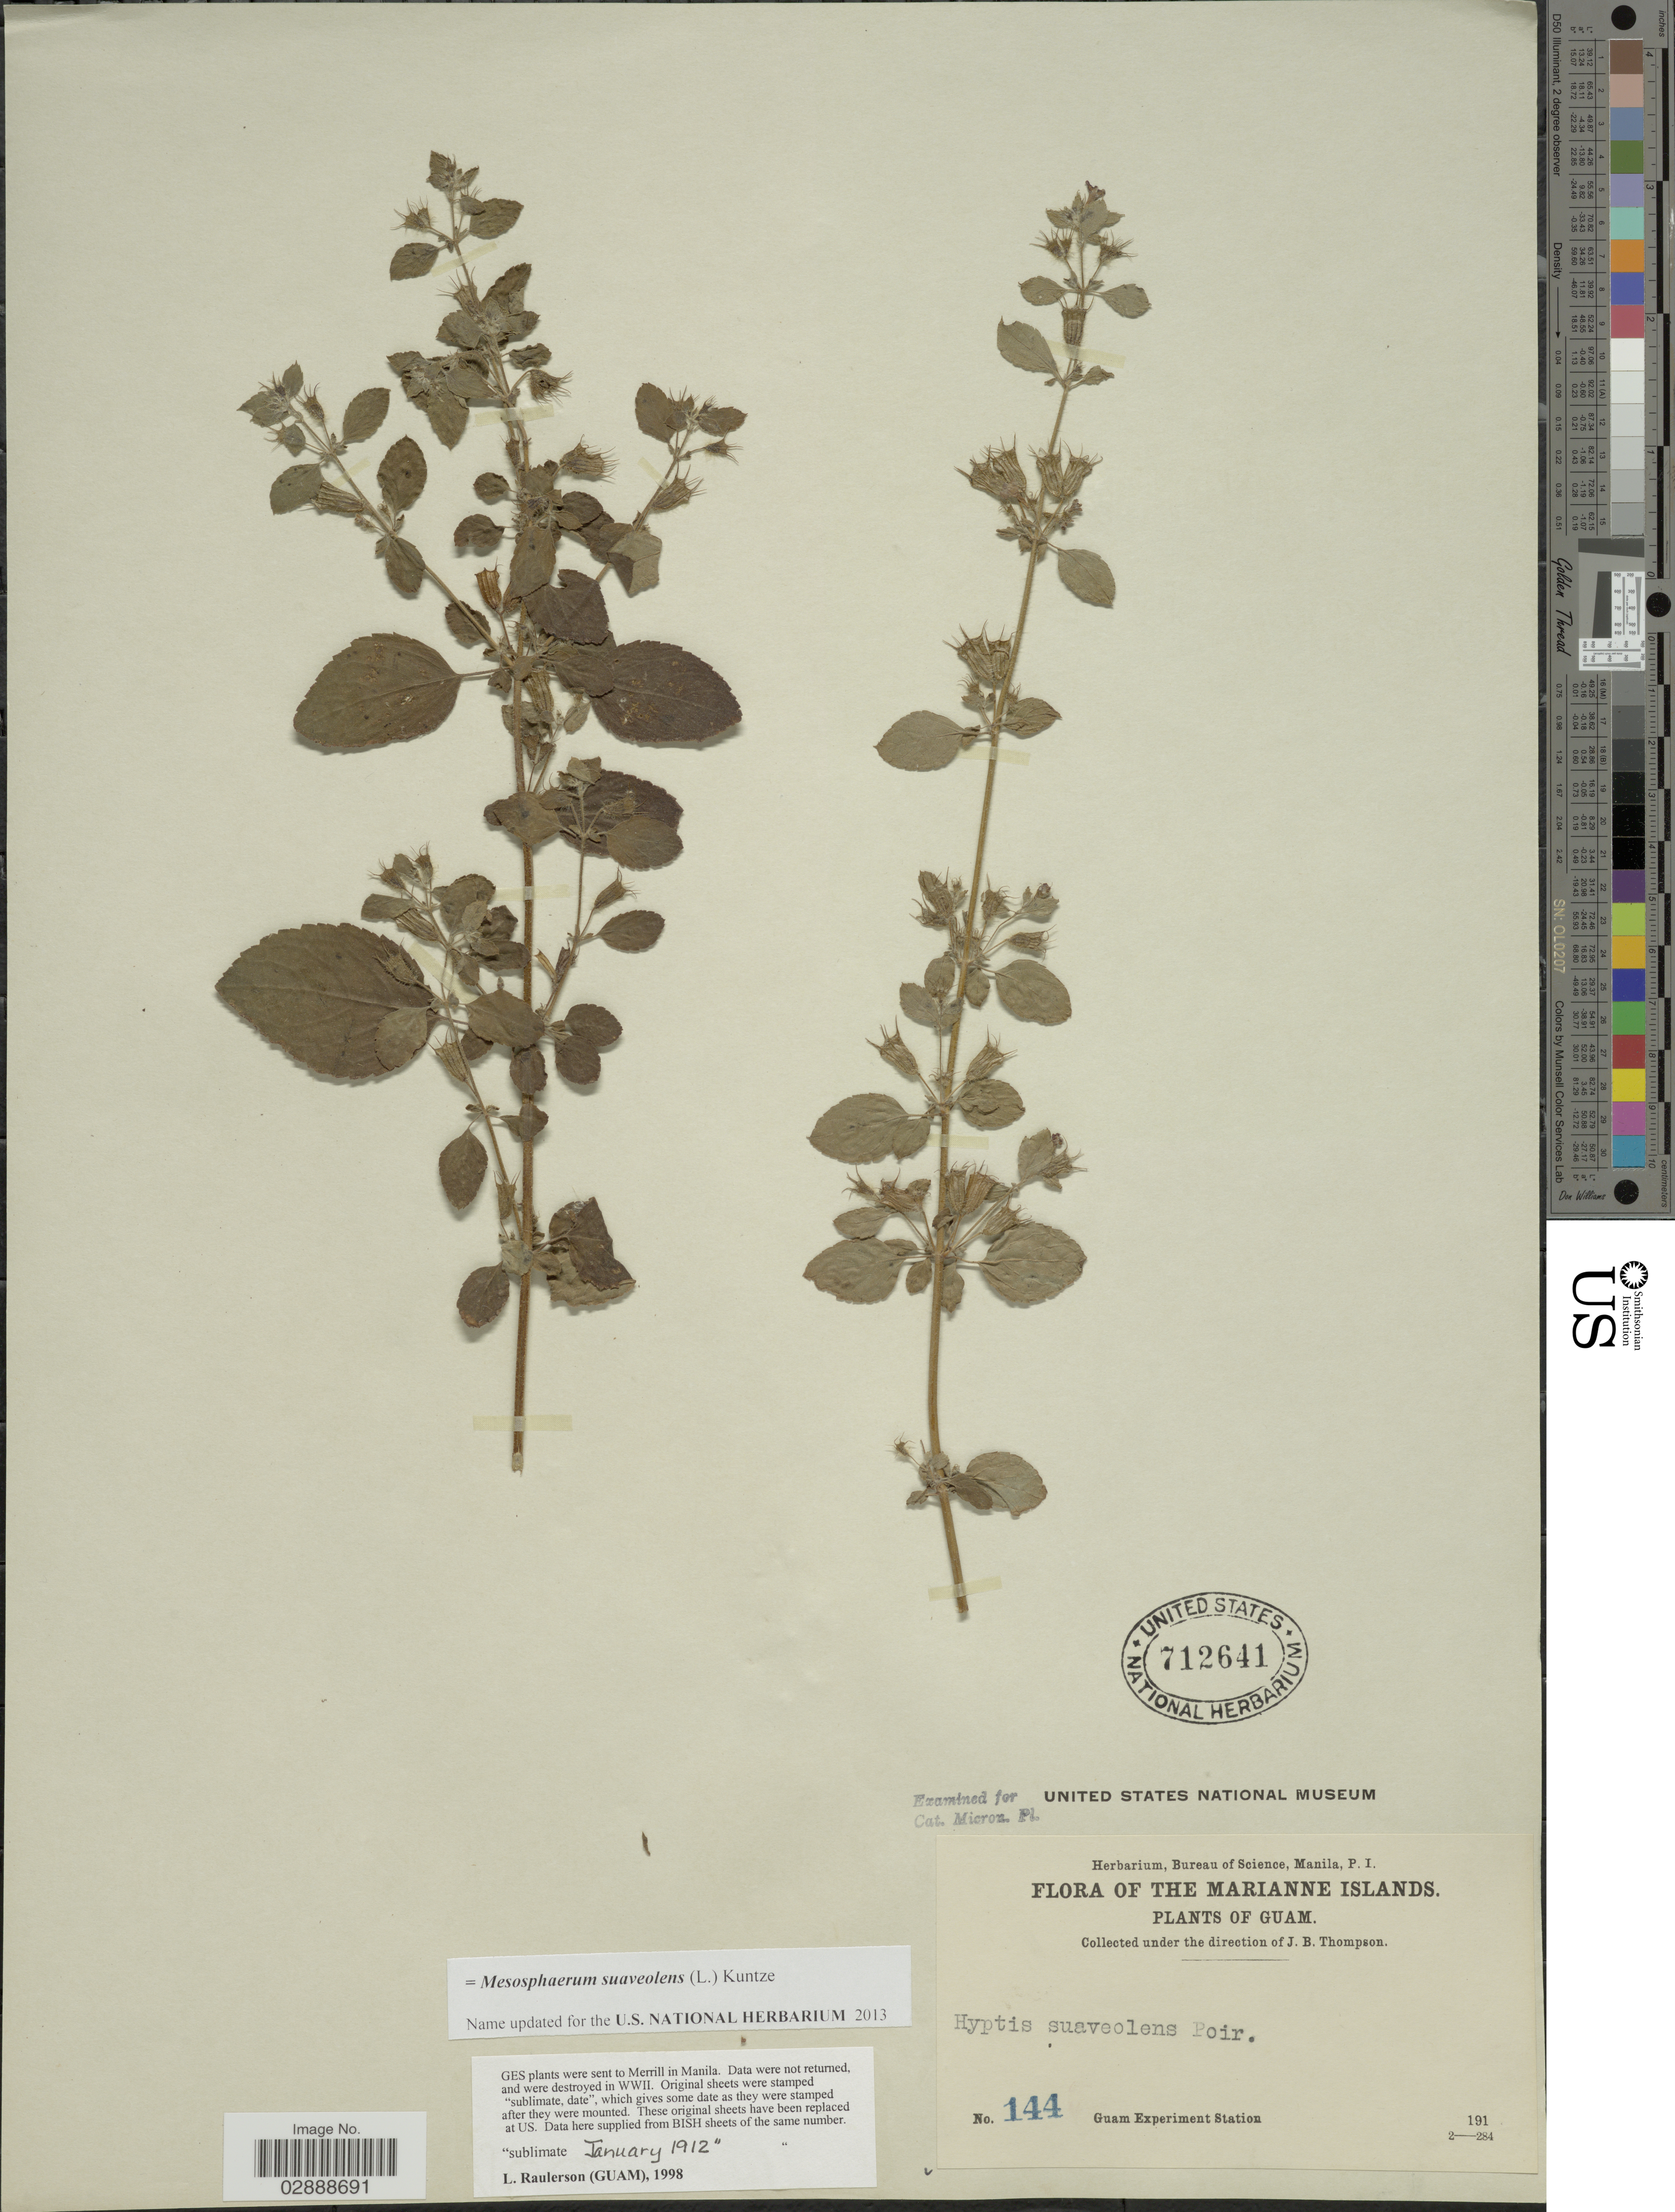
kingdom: Plantae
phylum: Tracheophyta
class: Magnoliopsida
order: Lamiales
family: Lamiaceae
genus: Mesosphaerum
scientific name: Mesosphaerum suaveolens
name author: (L.) Kuntze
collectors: Guam Exp. Sta.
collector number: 144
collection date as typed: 191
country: Guam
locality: The Marianne Islands.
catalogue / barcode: US 712641